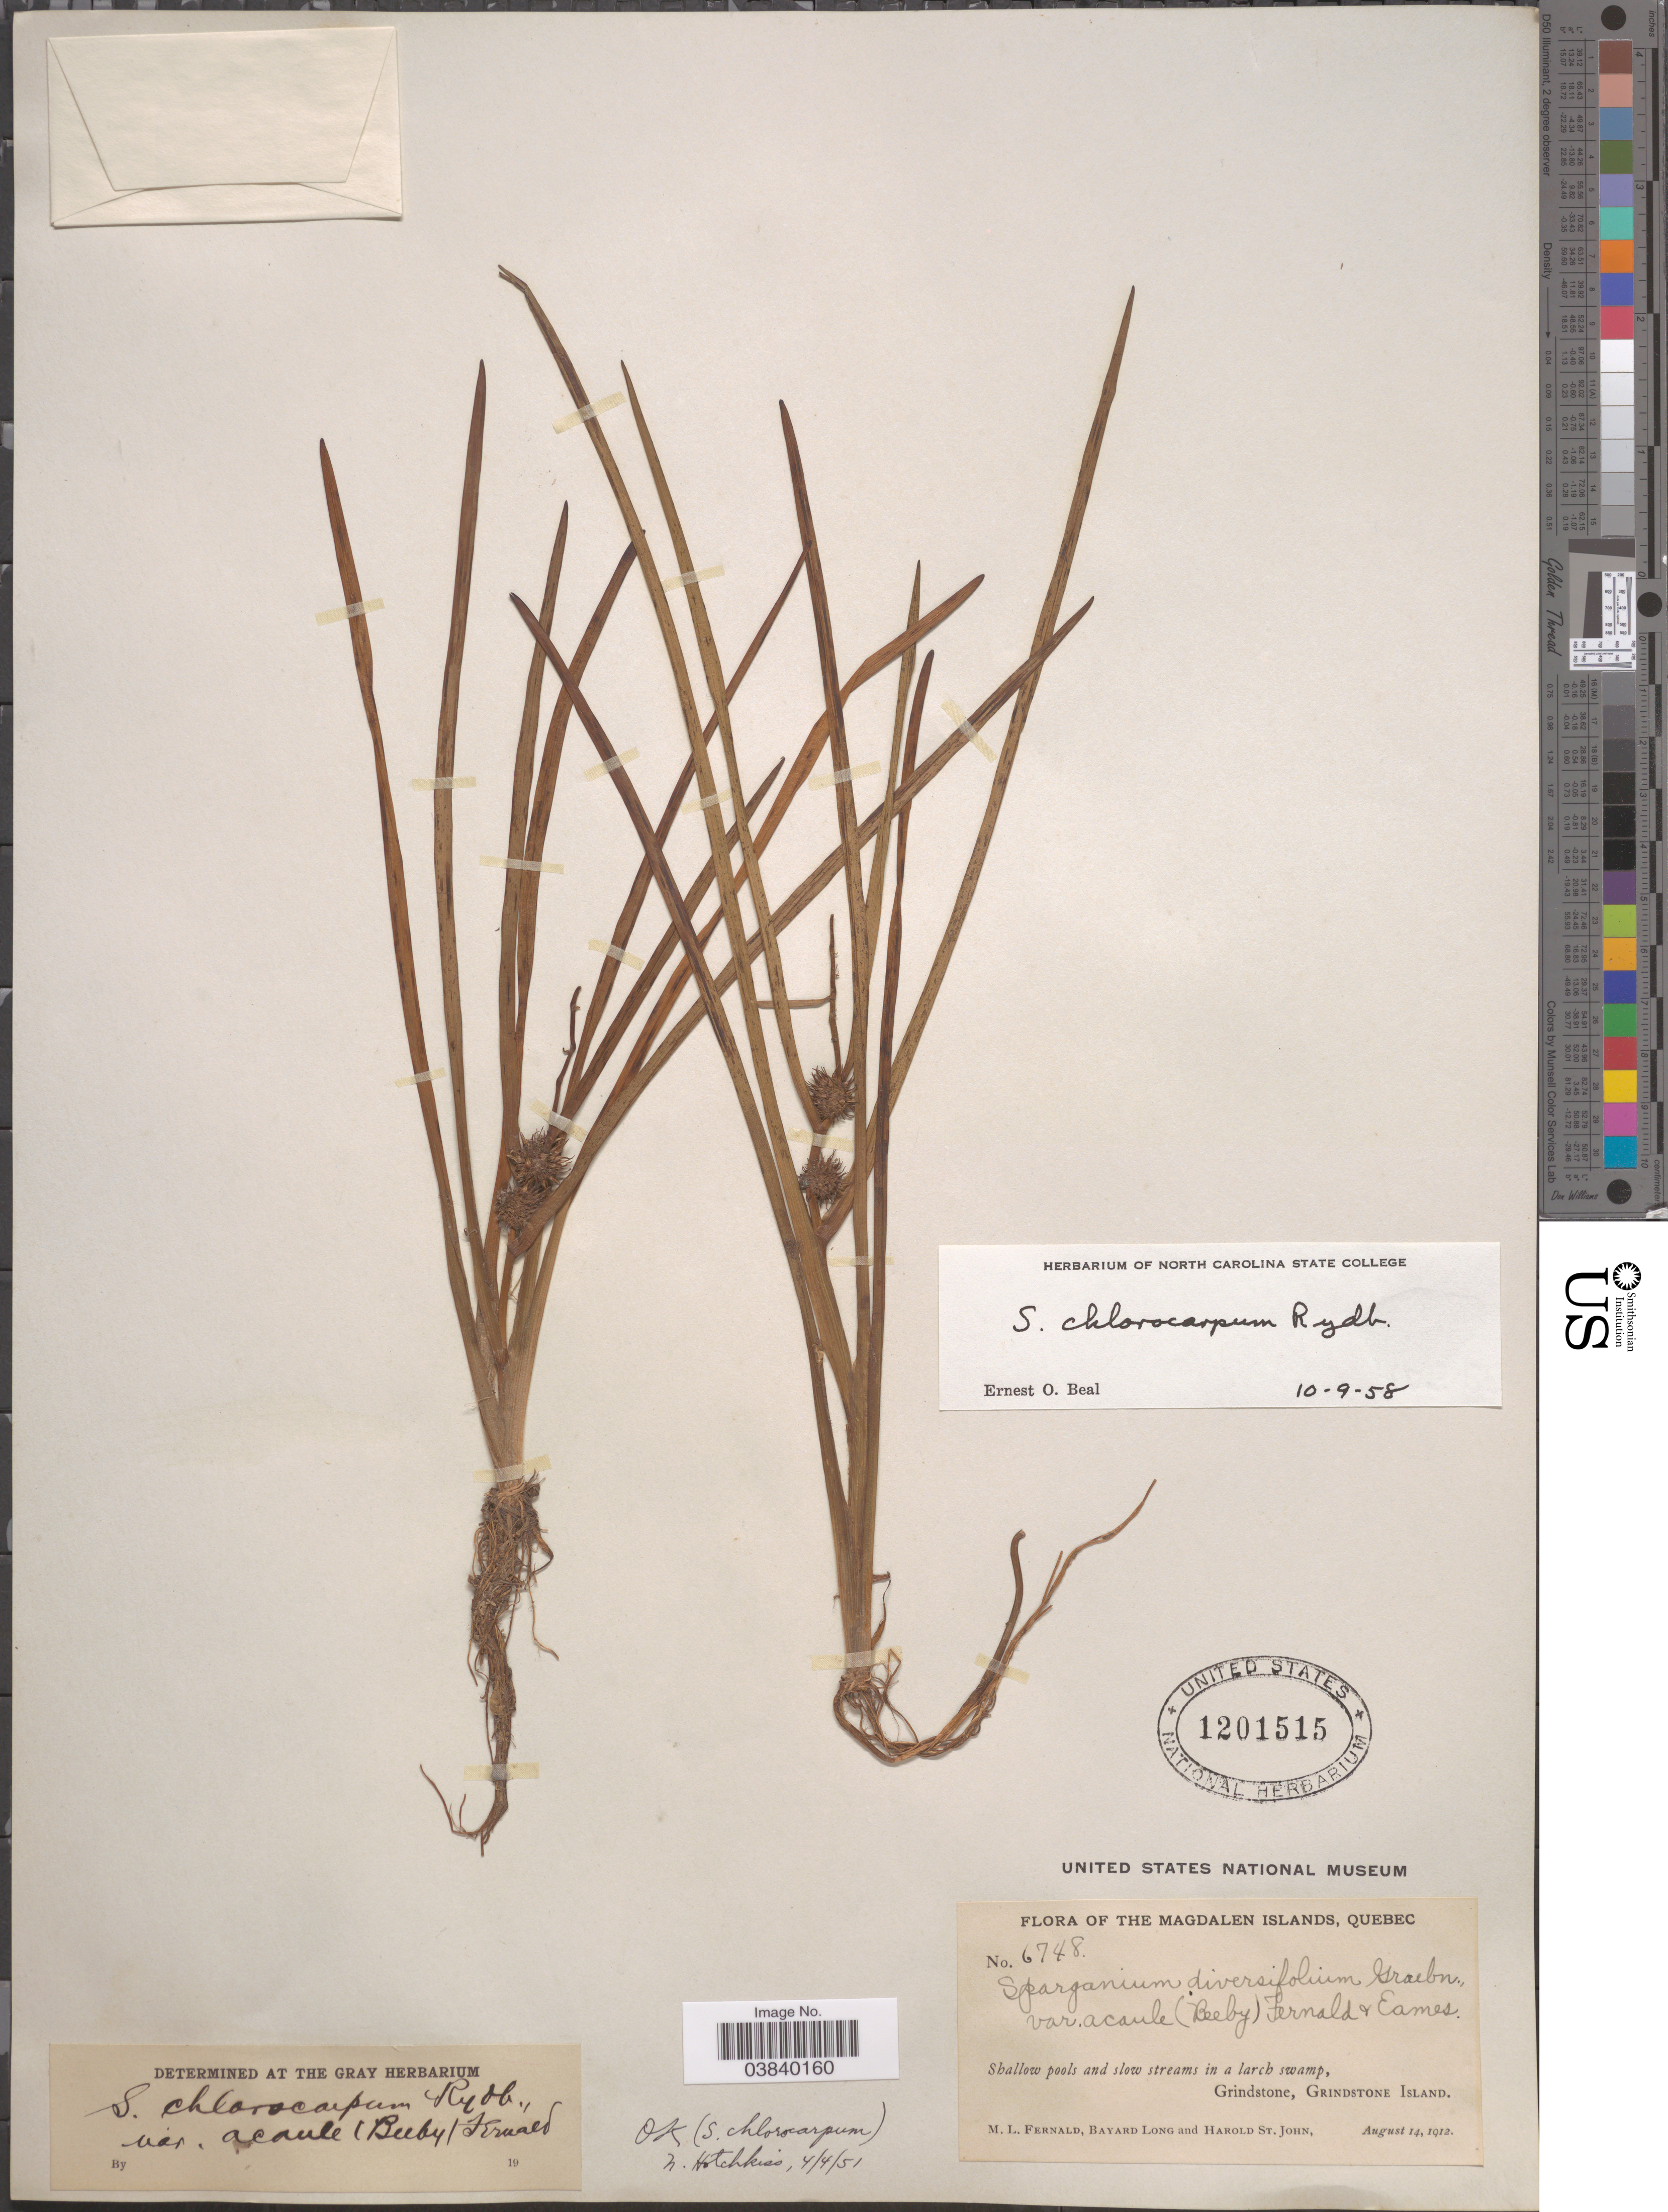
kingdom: Plantae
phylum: Tracheophyta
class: Liliopsida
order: Poales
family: Typhaceae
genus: Sparganium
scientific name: Sparganium chlorocarpum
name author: Rydb.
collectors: M. L. Fernald, B. Long & H. St. John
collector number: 6748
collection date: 1912-08-14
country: Canada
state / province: Quebec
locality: Magdalen Islands. Shallow pools and slow stream in a larch swamp, Grindstone, Grindstone Island.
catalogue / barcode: US 1201515